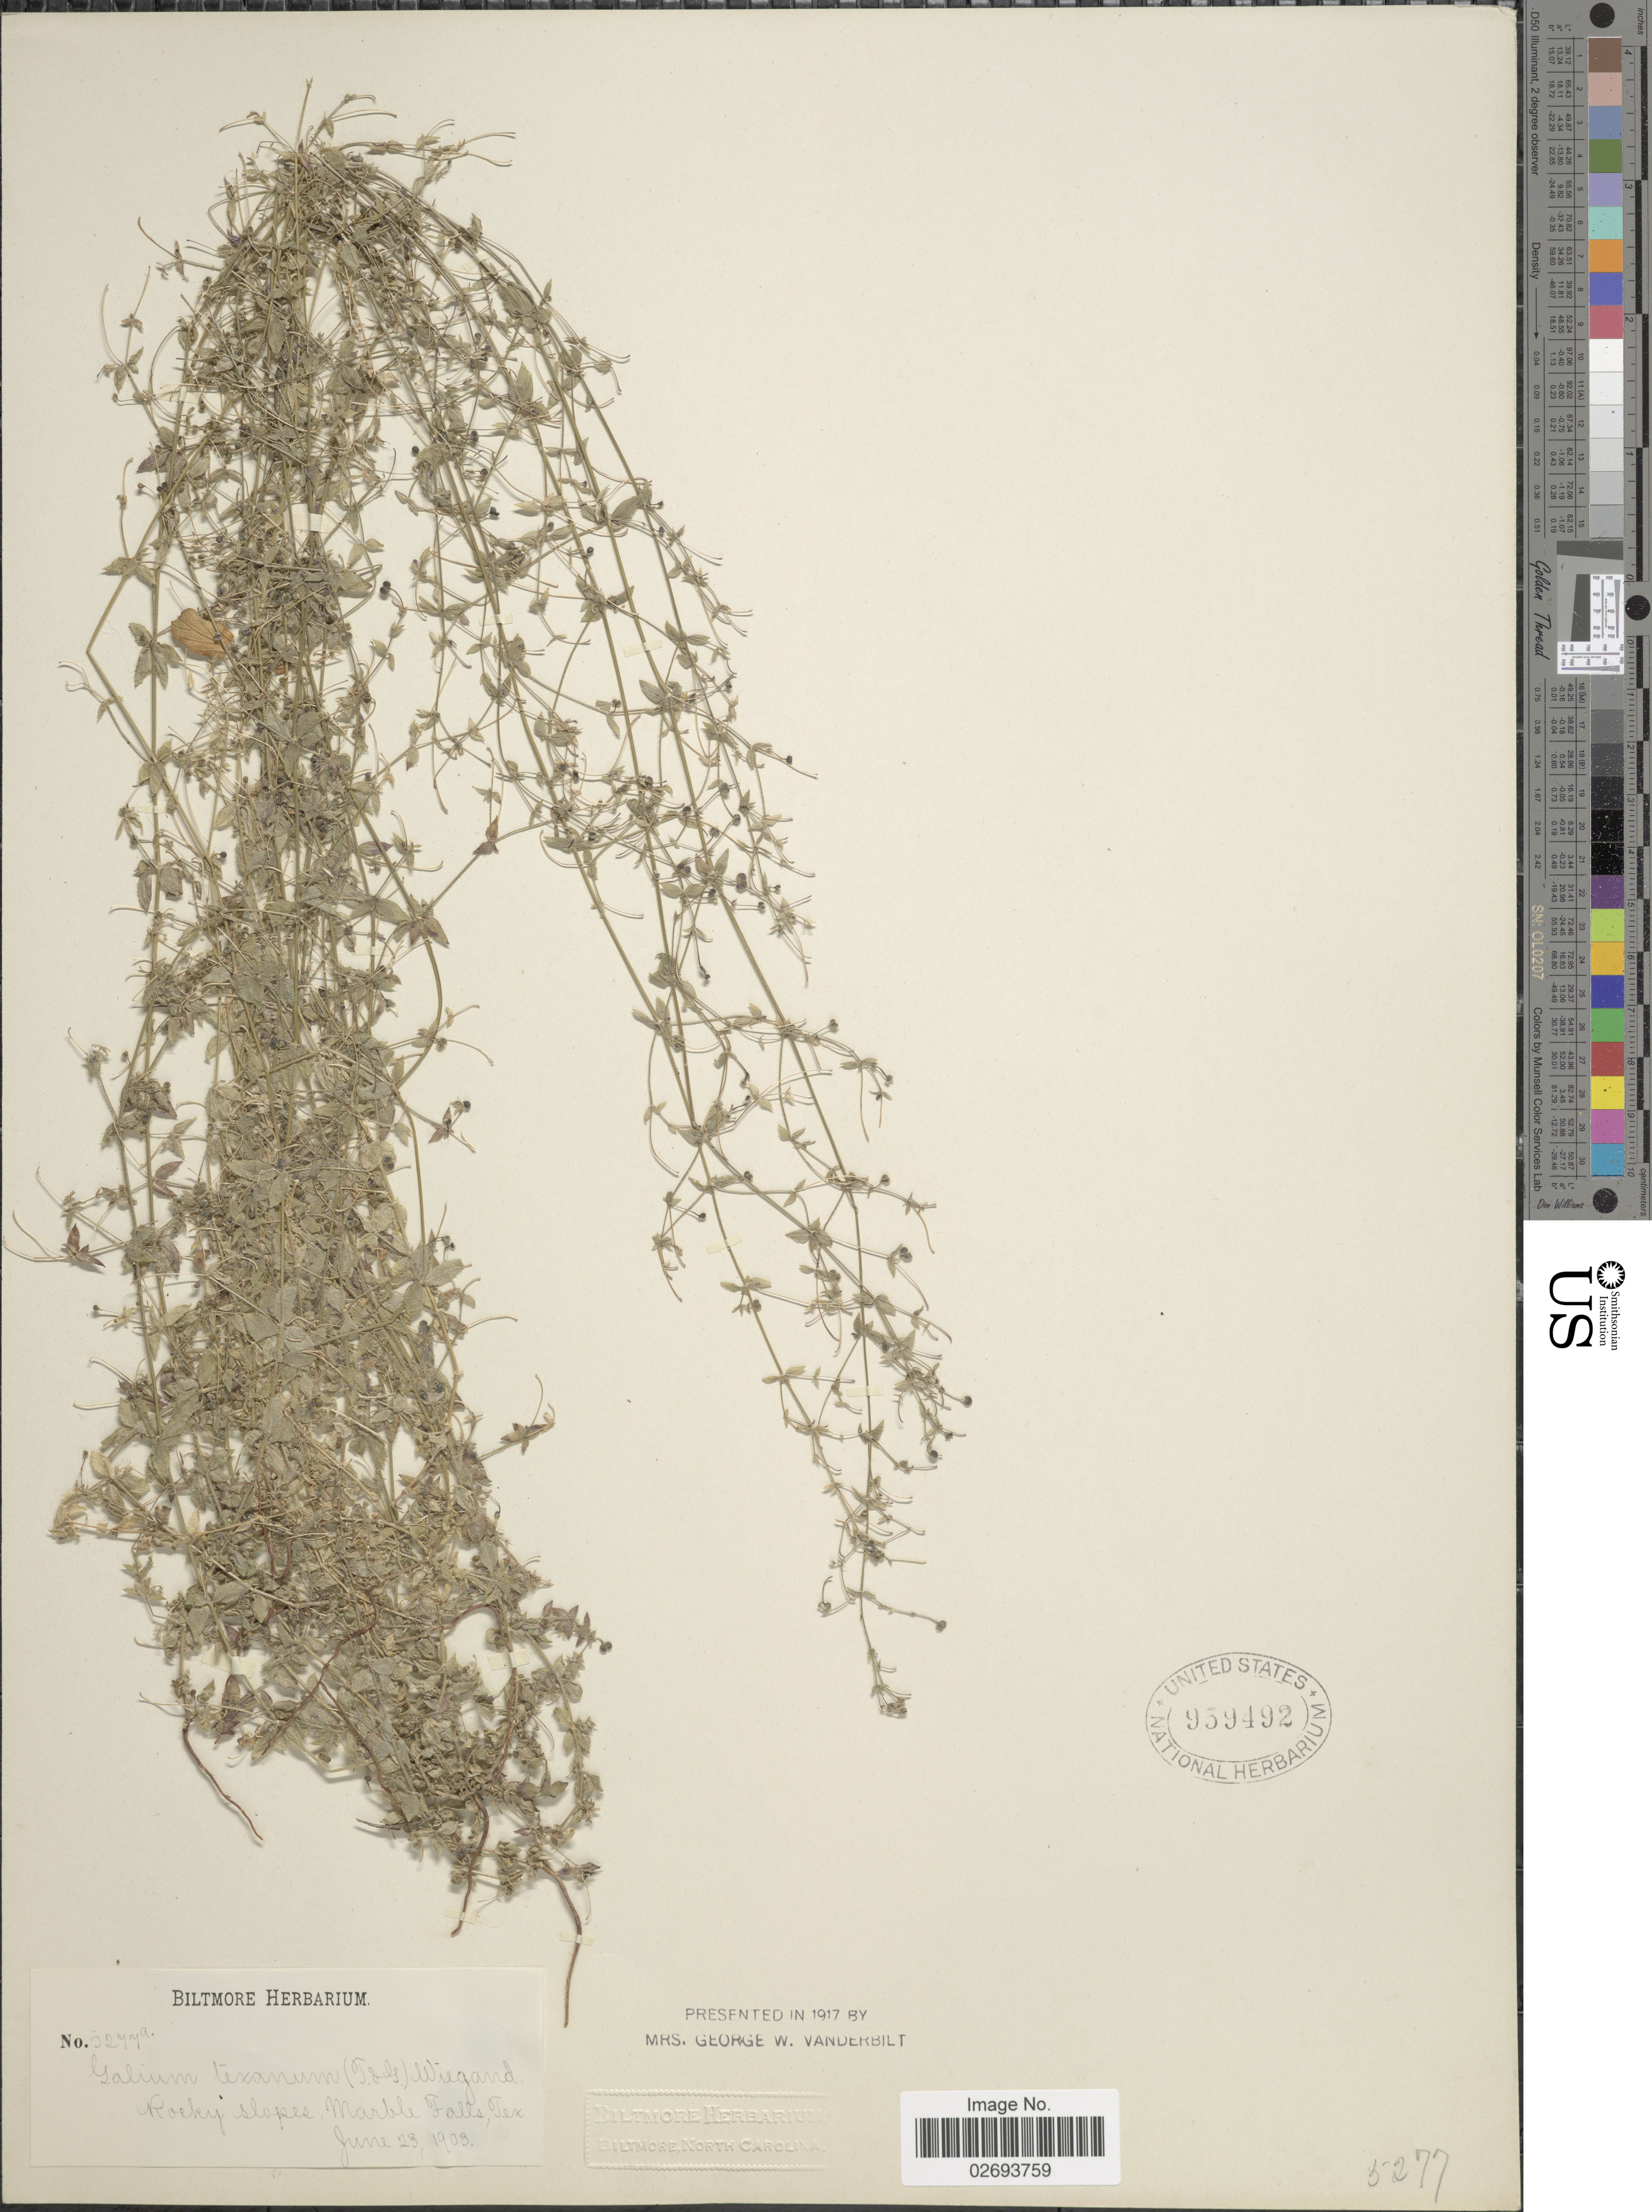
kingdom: Plantae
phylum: Tracheophyta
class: Magnoliopsida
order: Gentianales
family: Rubiaceae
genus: Galium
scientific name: Galium texense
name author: A. Gray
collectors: ex herb. Biltmore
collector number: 5277a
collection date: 1903-06-23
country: United States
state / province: Texas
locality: Rocky slopes, Marble Falls, Tex.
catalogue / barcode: US 959492